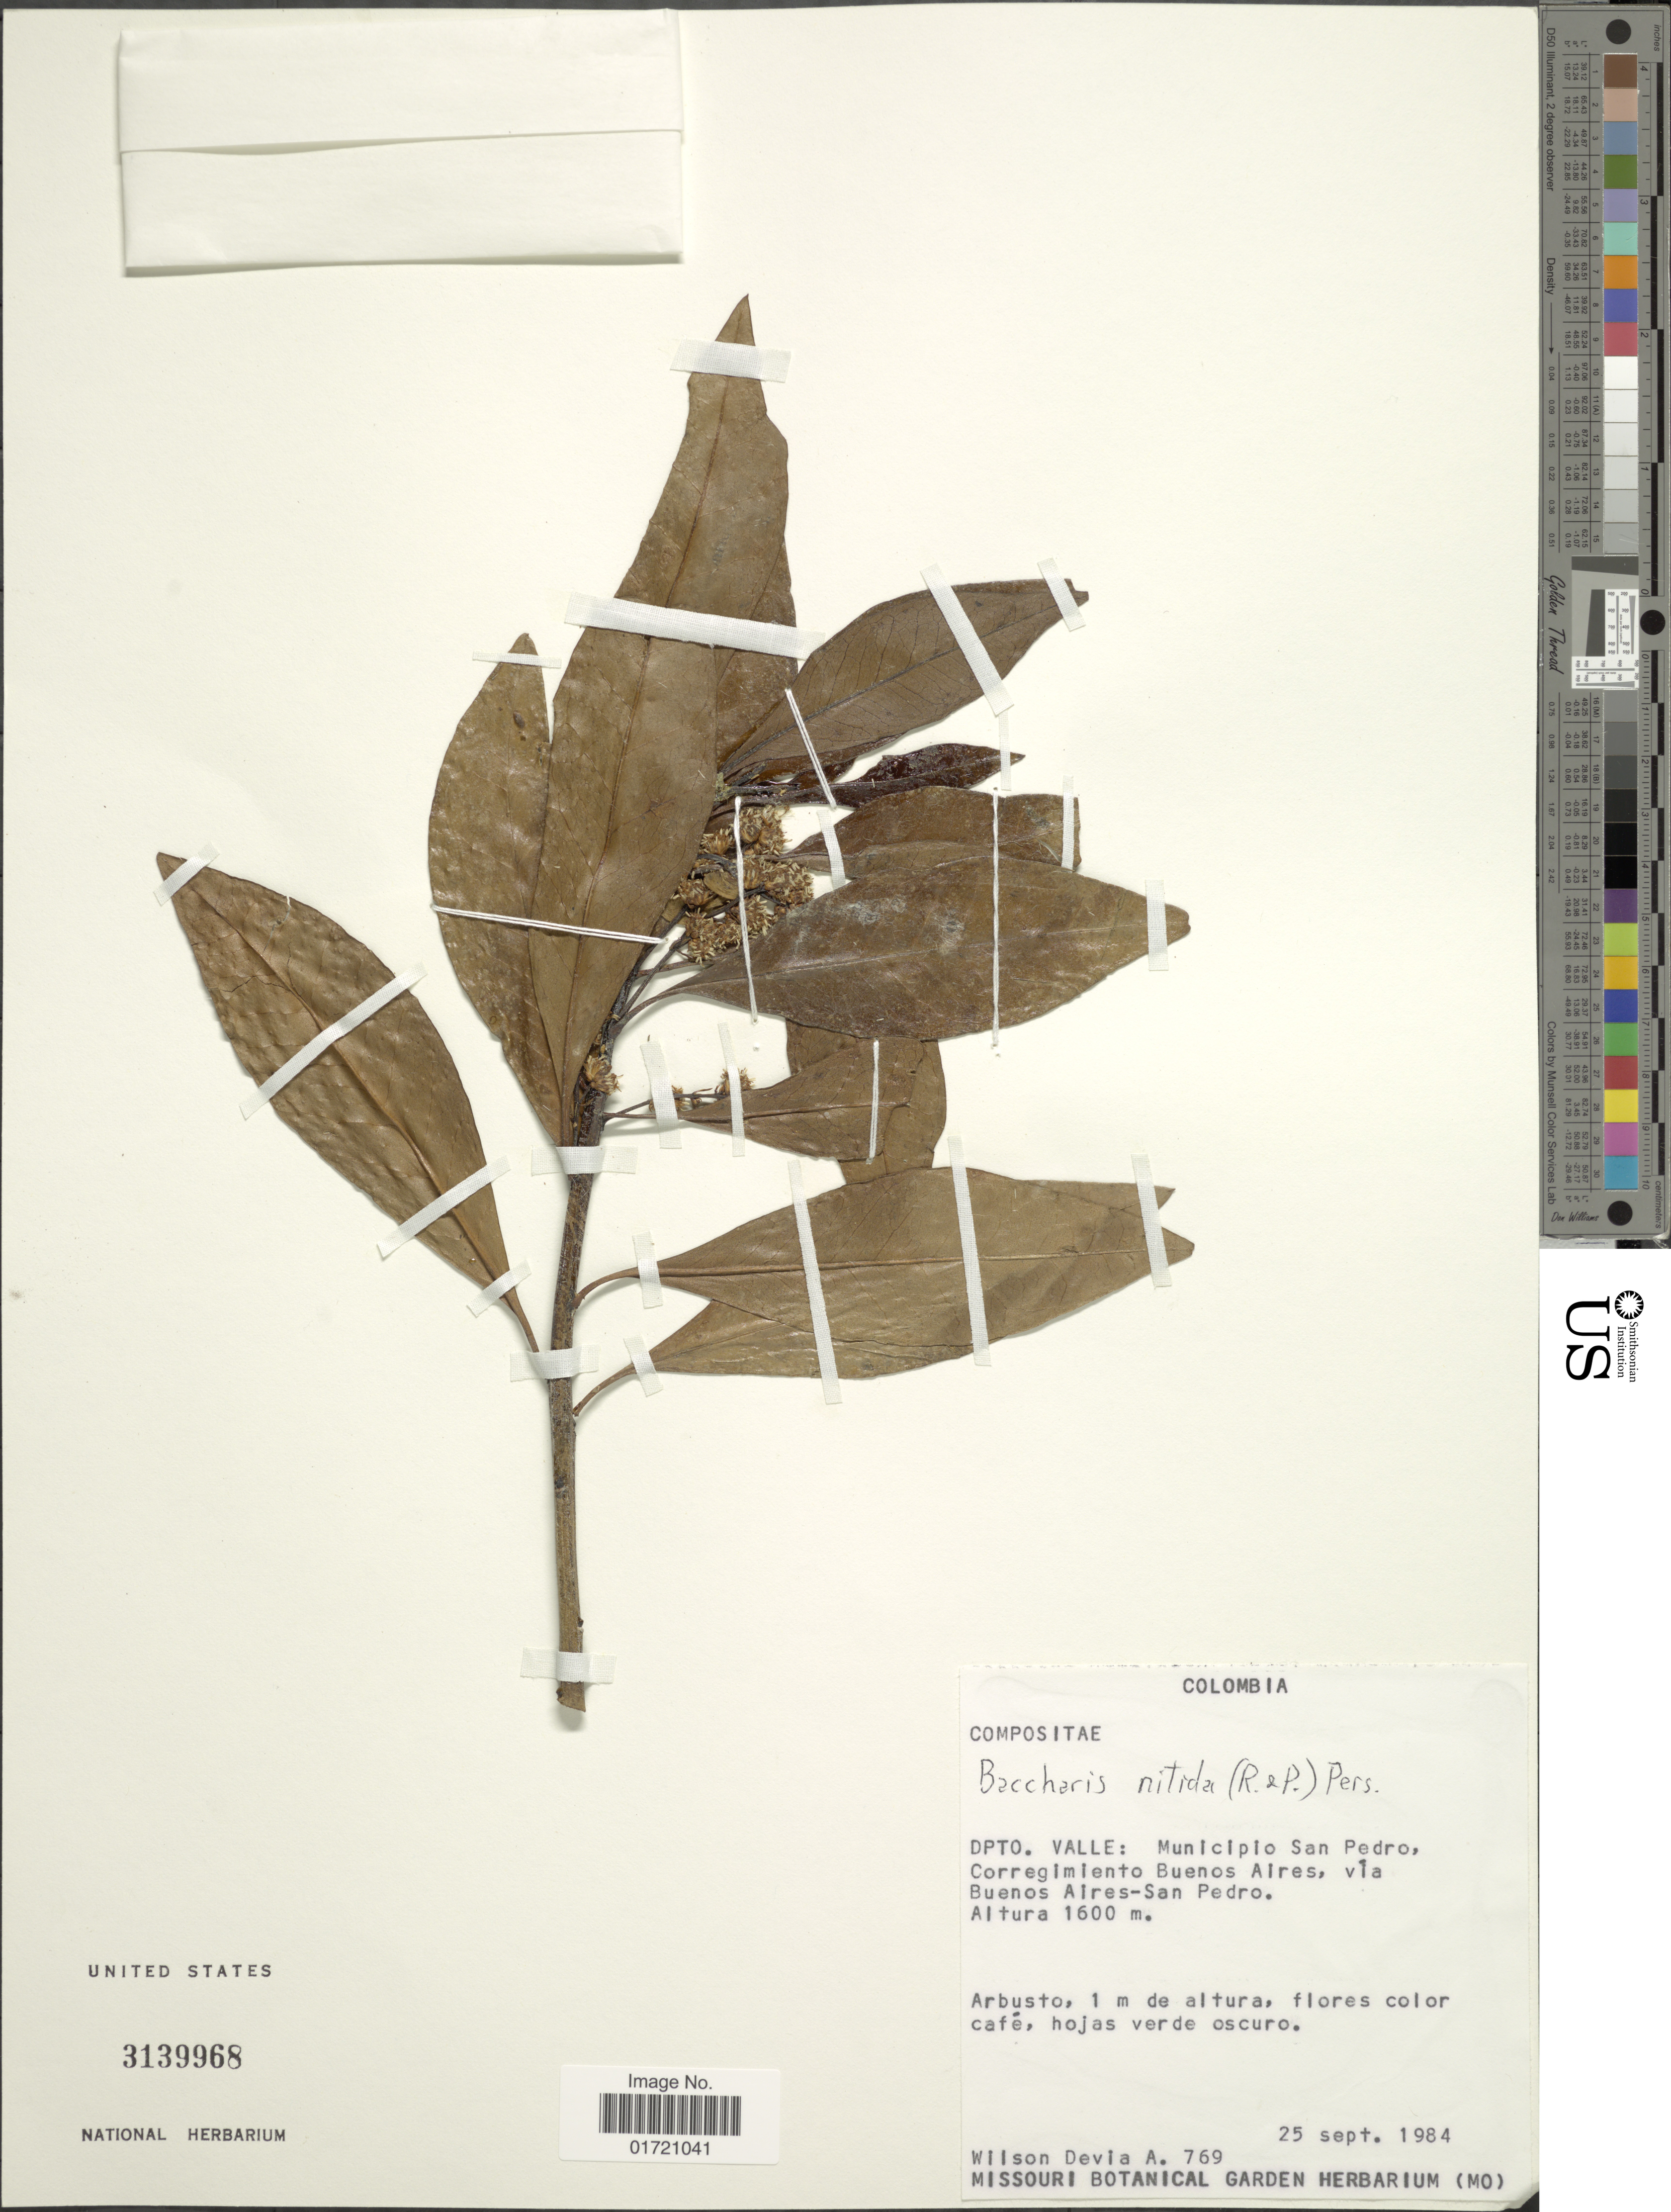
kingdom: Plantae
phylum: Tracheophyta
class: Magnoliopsida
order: Asterales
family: Asteraceae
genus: Baccharis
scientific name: Baccharis nitida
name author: (Ruiz & Pav.) Pers.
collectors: W. Devia A.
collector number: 769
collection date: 1984-09-25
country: Colombia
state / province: Valle del Cauca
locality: Dpto. Valle: Municipio San Pedro, Corregimiento Buenos Aires, via Buenos Aires-San Pedro.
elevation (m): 1600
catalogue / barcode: US 3139968